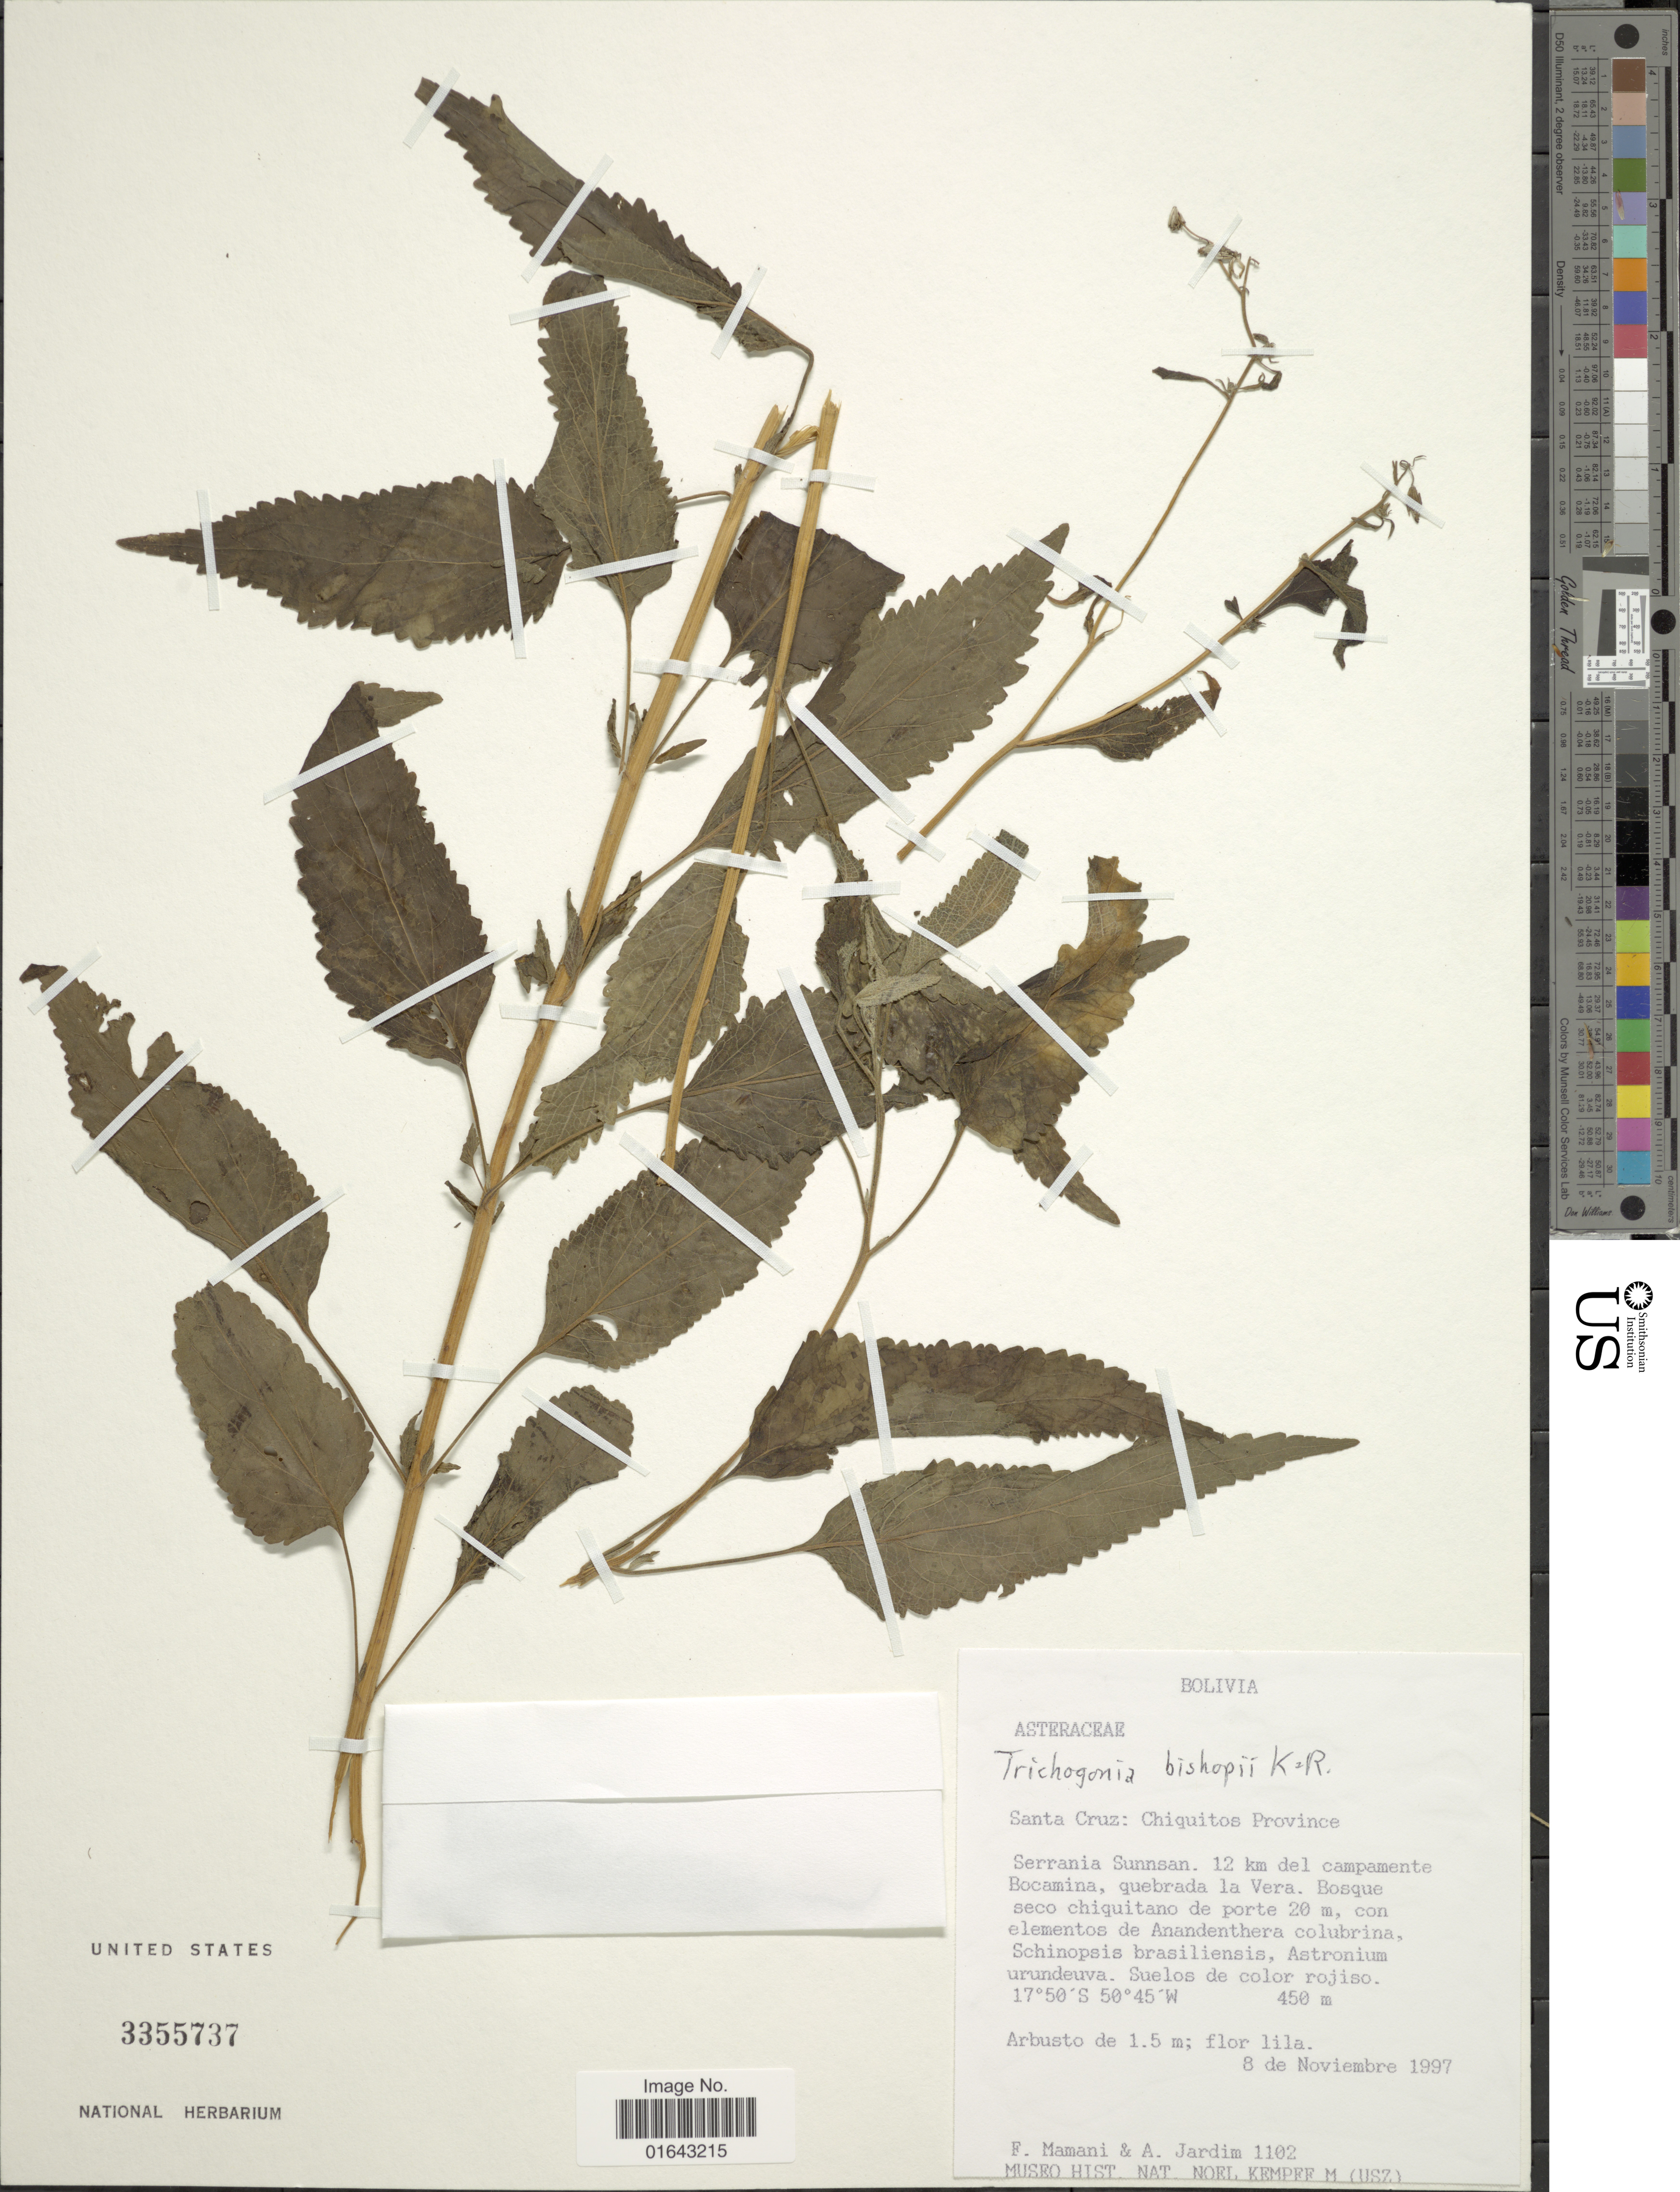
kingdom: Plantae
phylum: Tracheophyta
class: Magnoliopsida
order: Asterales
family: Asteraceae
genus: Trichogonia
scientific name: Trichogonia bishopii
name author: R.M. King & H. Rob.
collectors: F. Mamani & A. Jardim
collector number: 1102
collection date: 1997-11-08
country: Bolivia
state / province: Santa Cruz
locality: Santa Cruz: Chiquitos Province. Serrania Sunnsan. 12 km del campamente Bocamina, quebrada la Vera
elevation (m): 450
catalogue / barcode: US 3355737